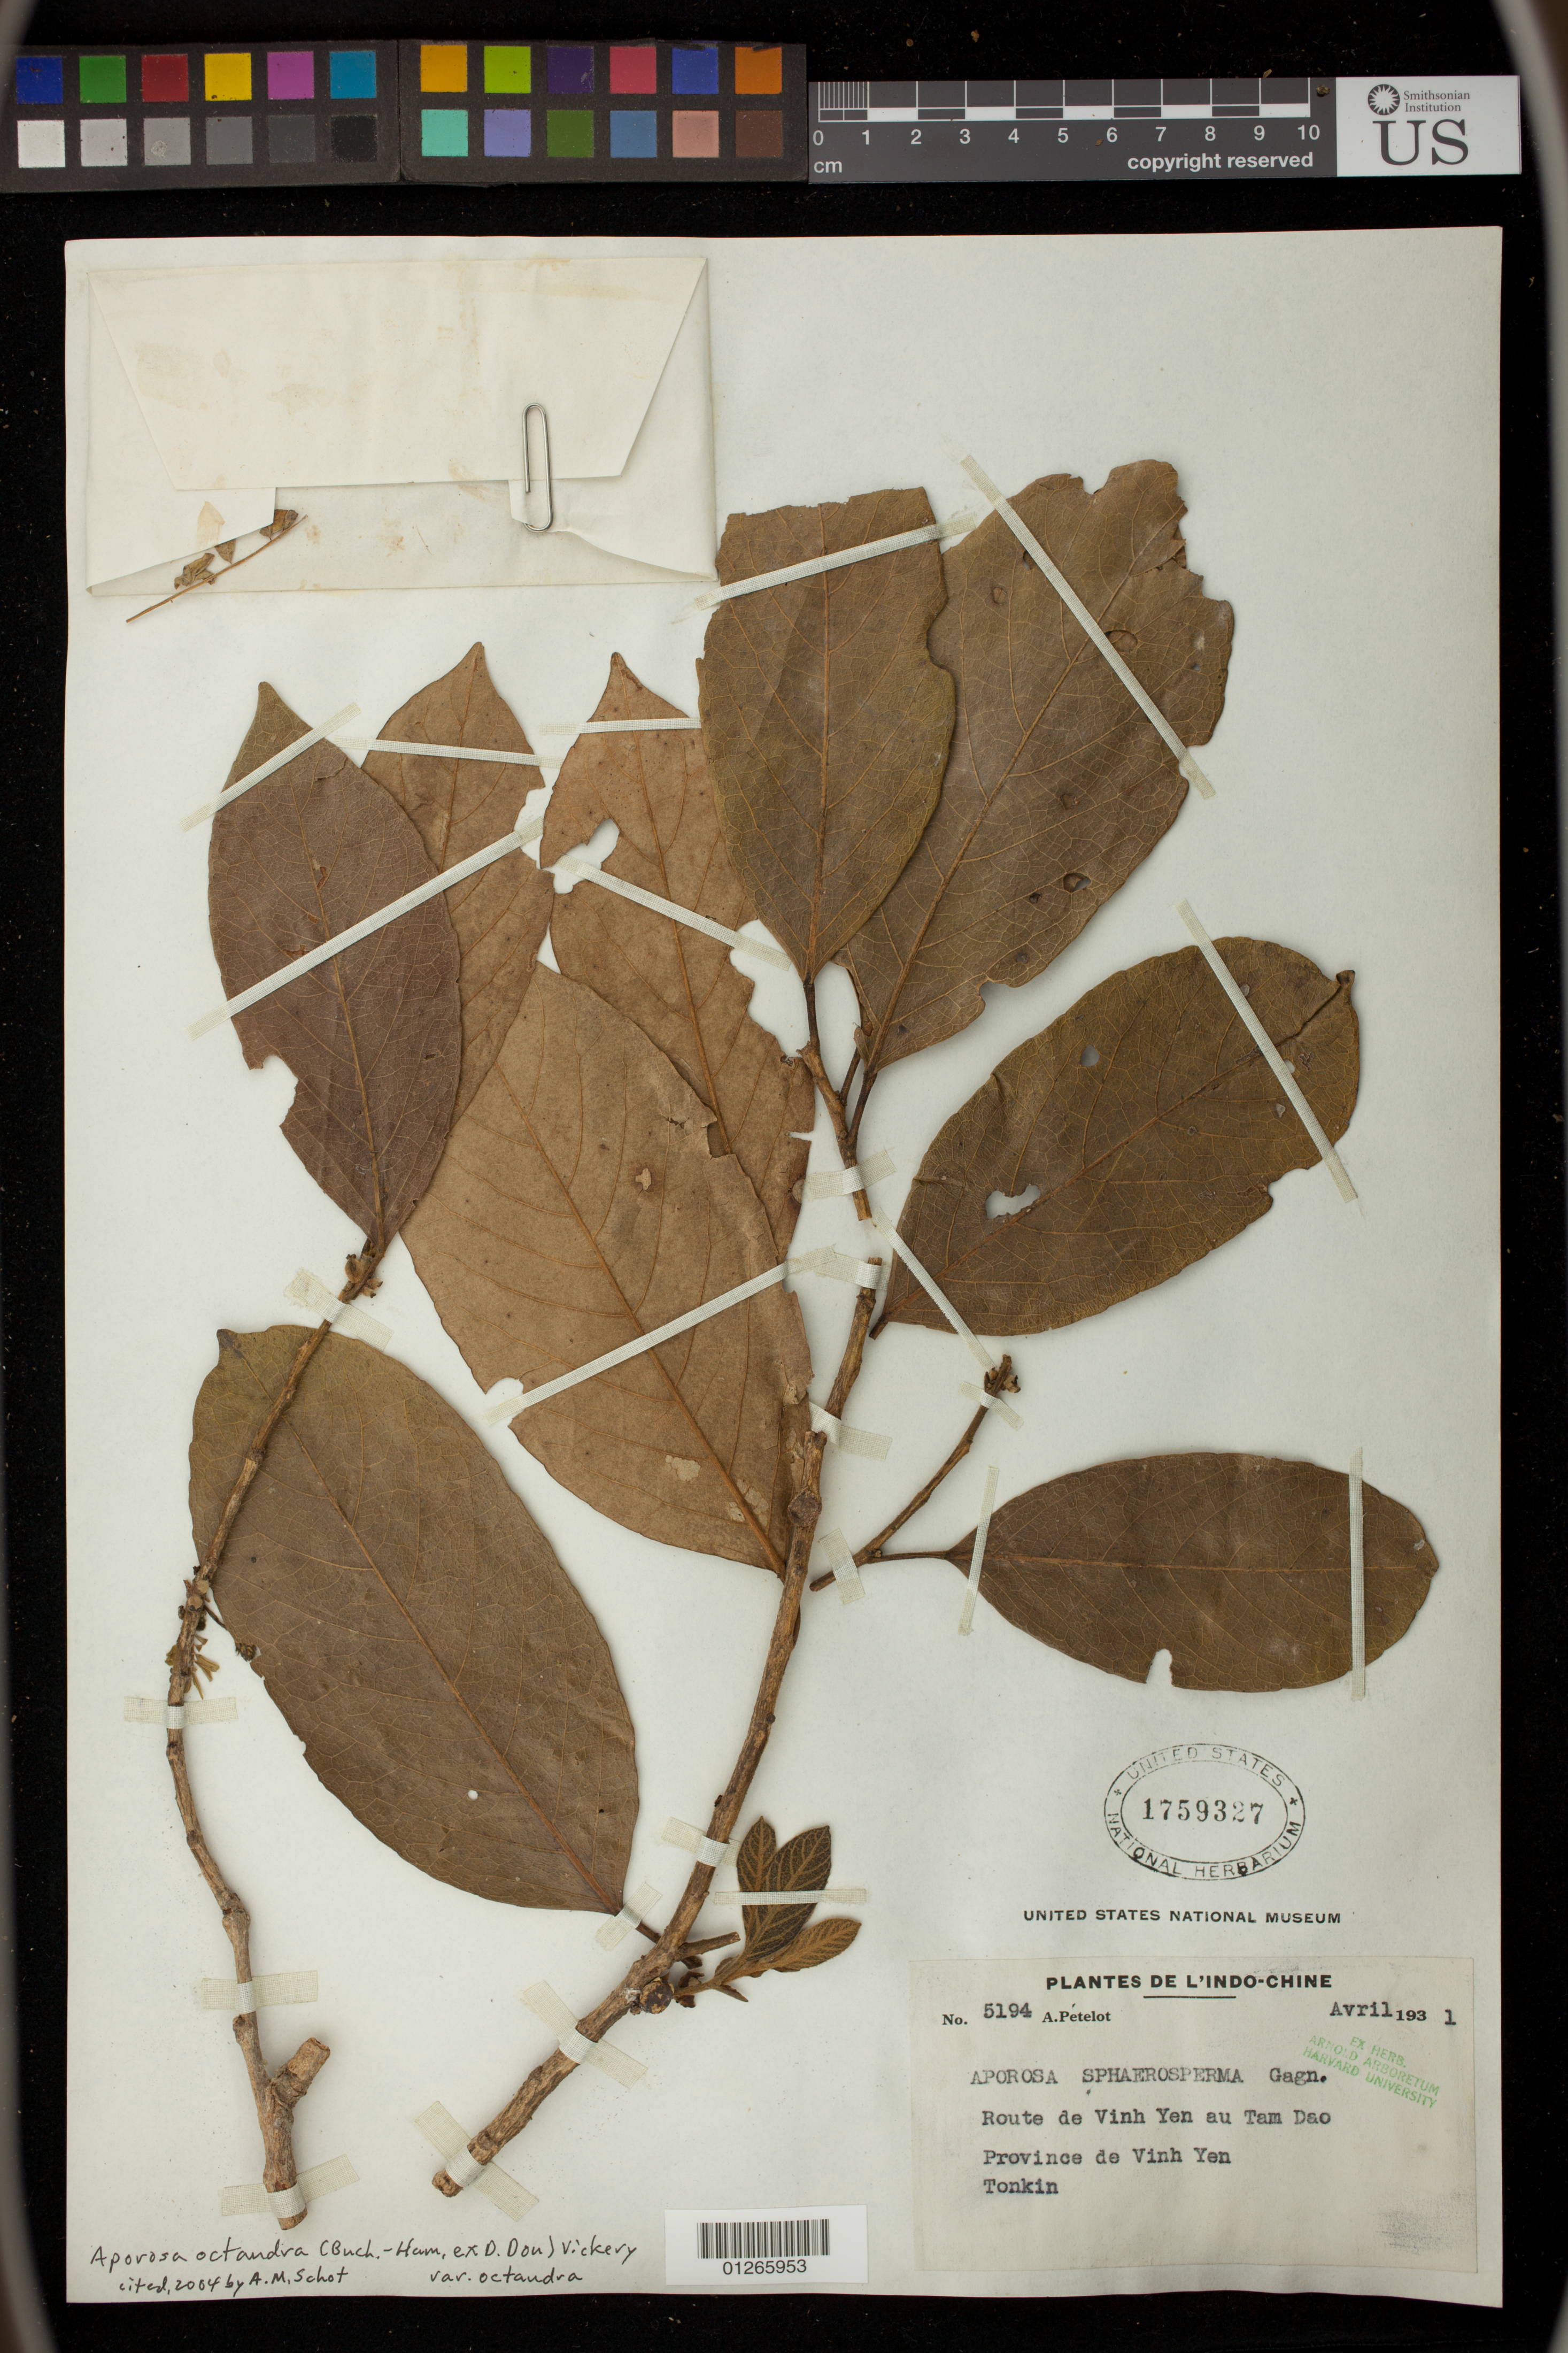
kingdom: Plantae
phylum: Tracheophyta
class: Magnoliopsida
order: Malpighiales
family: Phyllanthaceae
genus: Aporosa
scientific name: Aporosa octandra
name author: (Buch.-Ham. & D. Don) Vickery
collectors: A. Petelot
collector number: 5194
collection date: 1931-04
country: Vietnam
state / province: Vinh Phuc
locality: Route de Vinh Yen au Tam Dao; Province de Vinh Yen Tonkin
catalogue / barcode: US 1759327